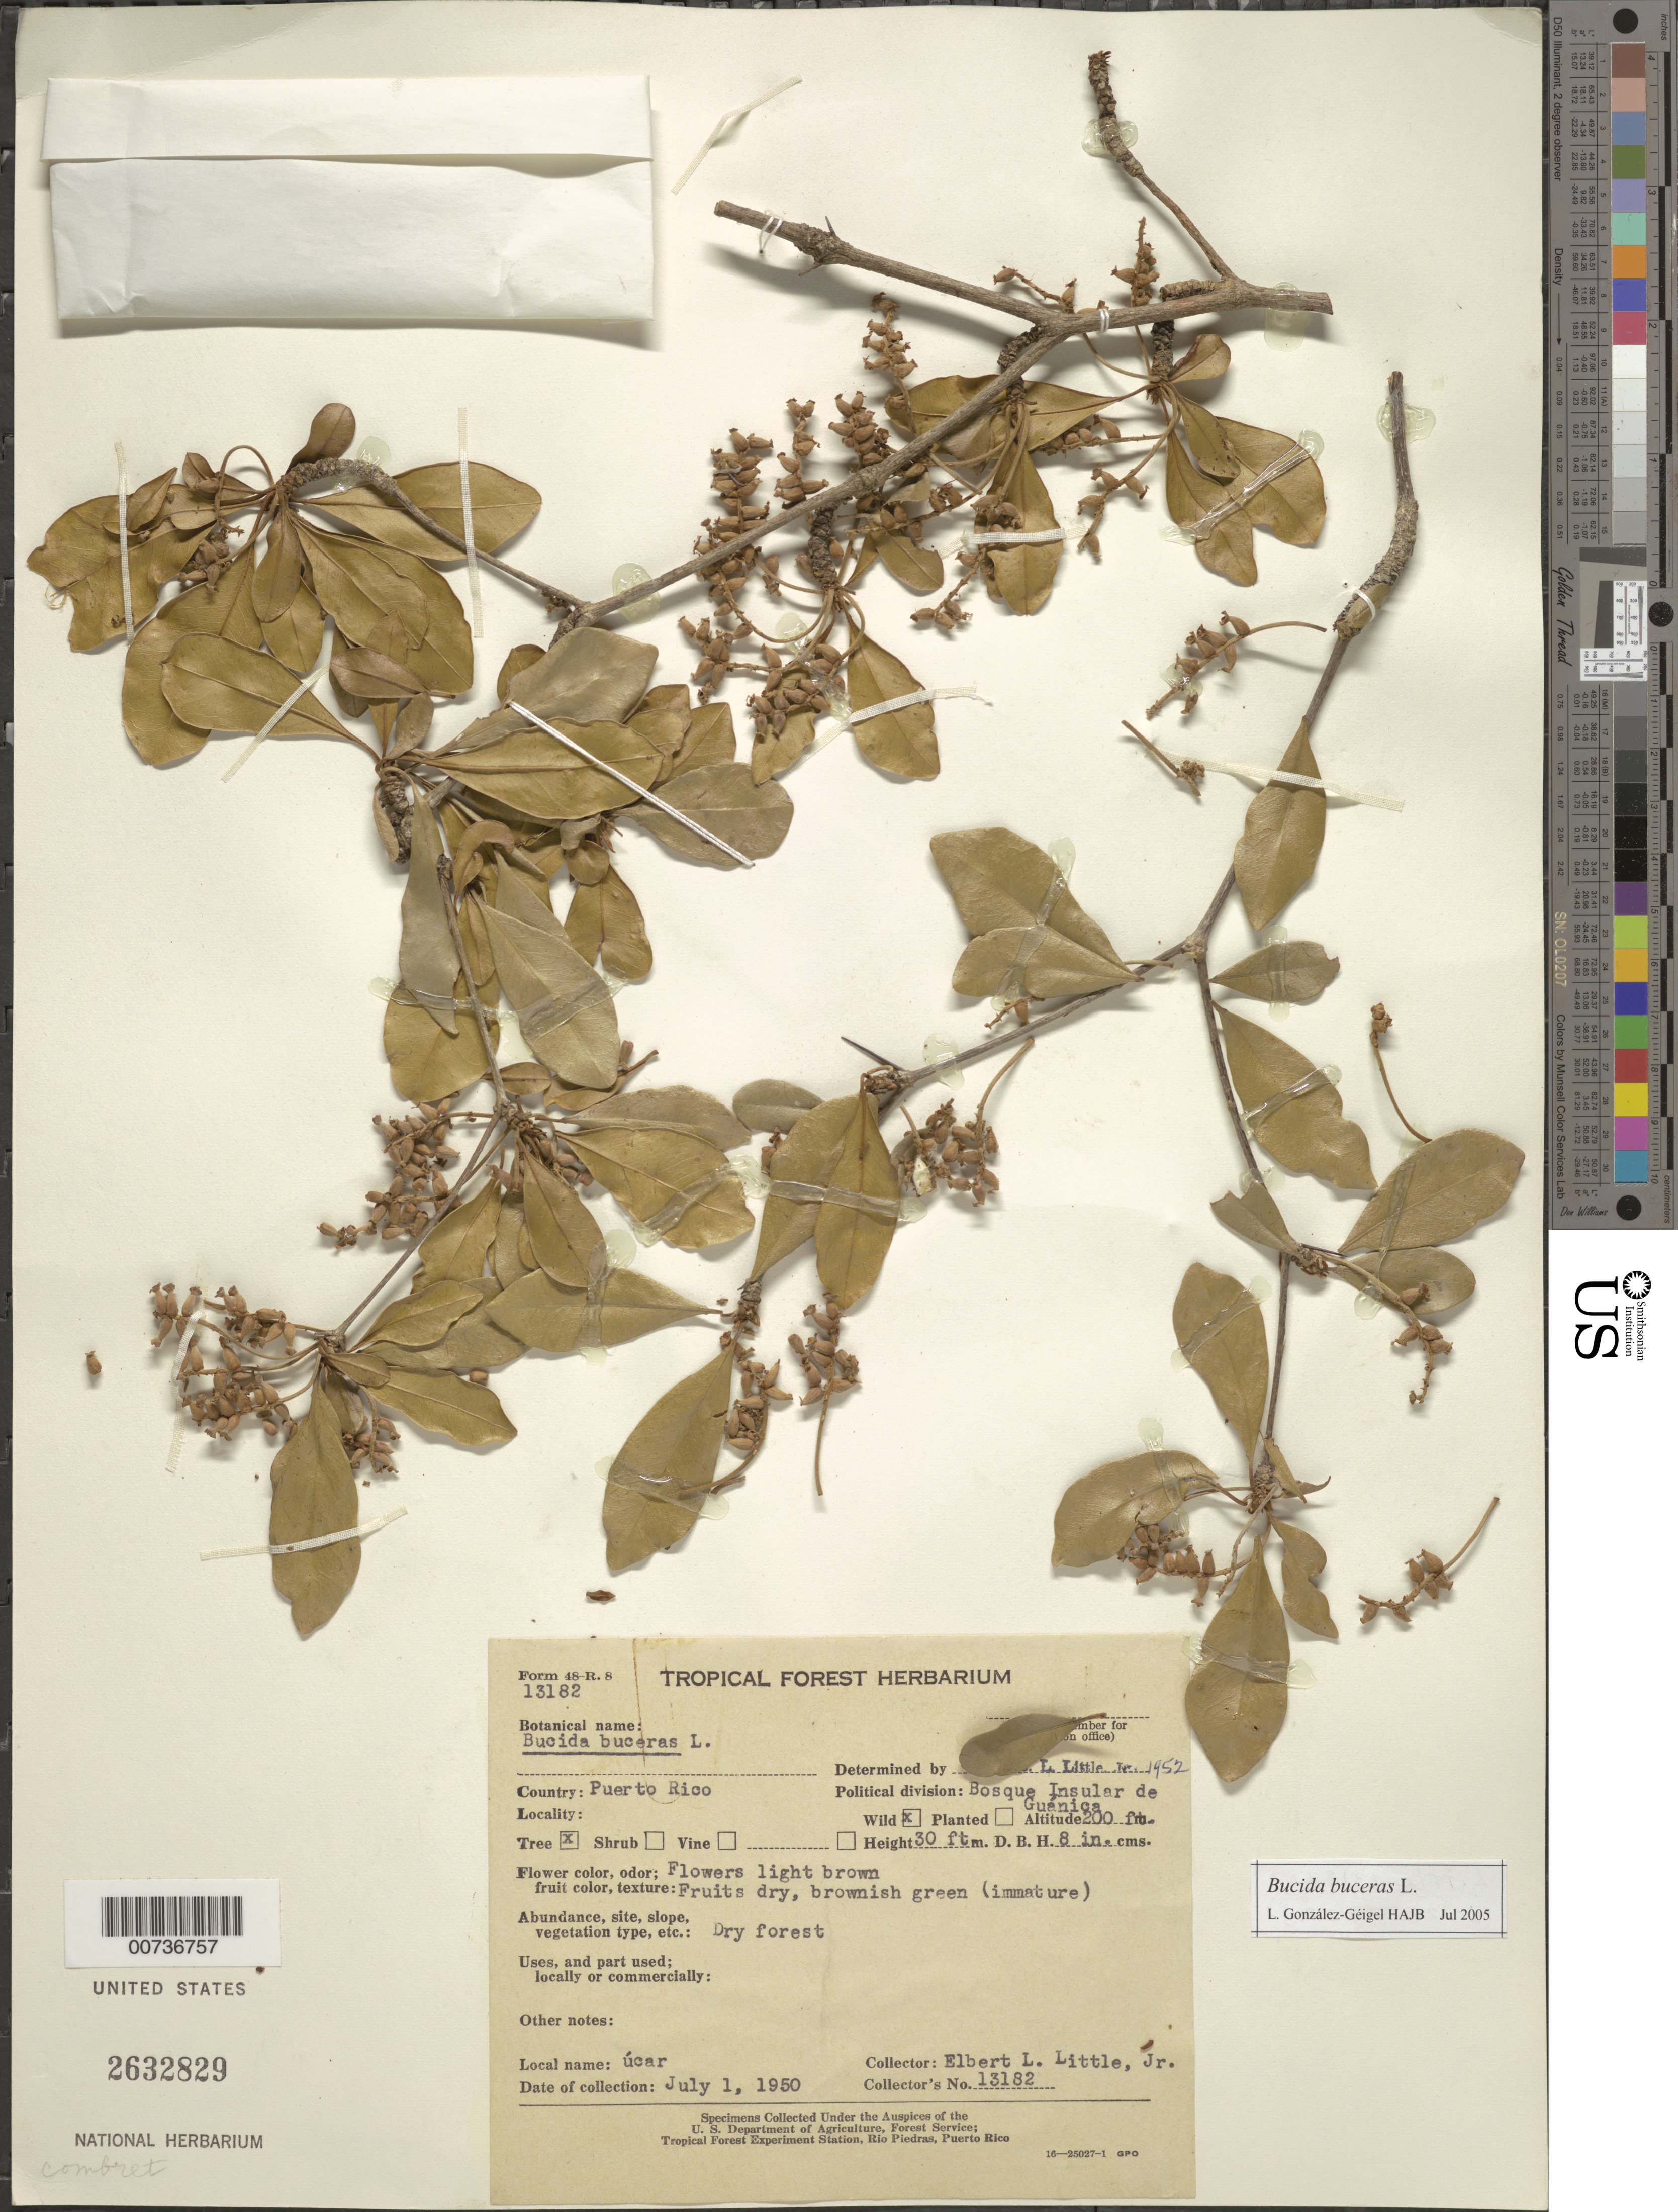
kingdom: Plantae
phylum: Tracheophyta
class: Magnoliopsida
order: Myrtales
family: Combretaceae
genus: Terminalia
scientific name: Terminalia buceras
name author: (L.) C. Wright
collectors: E. L. Little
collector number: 13182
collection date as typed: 01 Jul 1950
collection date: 1950-07-01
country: Puerto Rico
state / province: Guánica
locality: Bosque Insular de Guánica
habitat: Dry forest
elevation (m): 61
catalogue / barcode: US 2632829